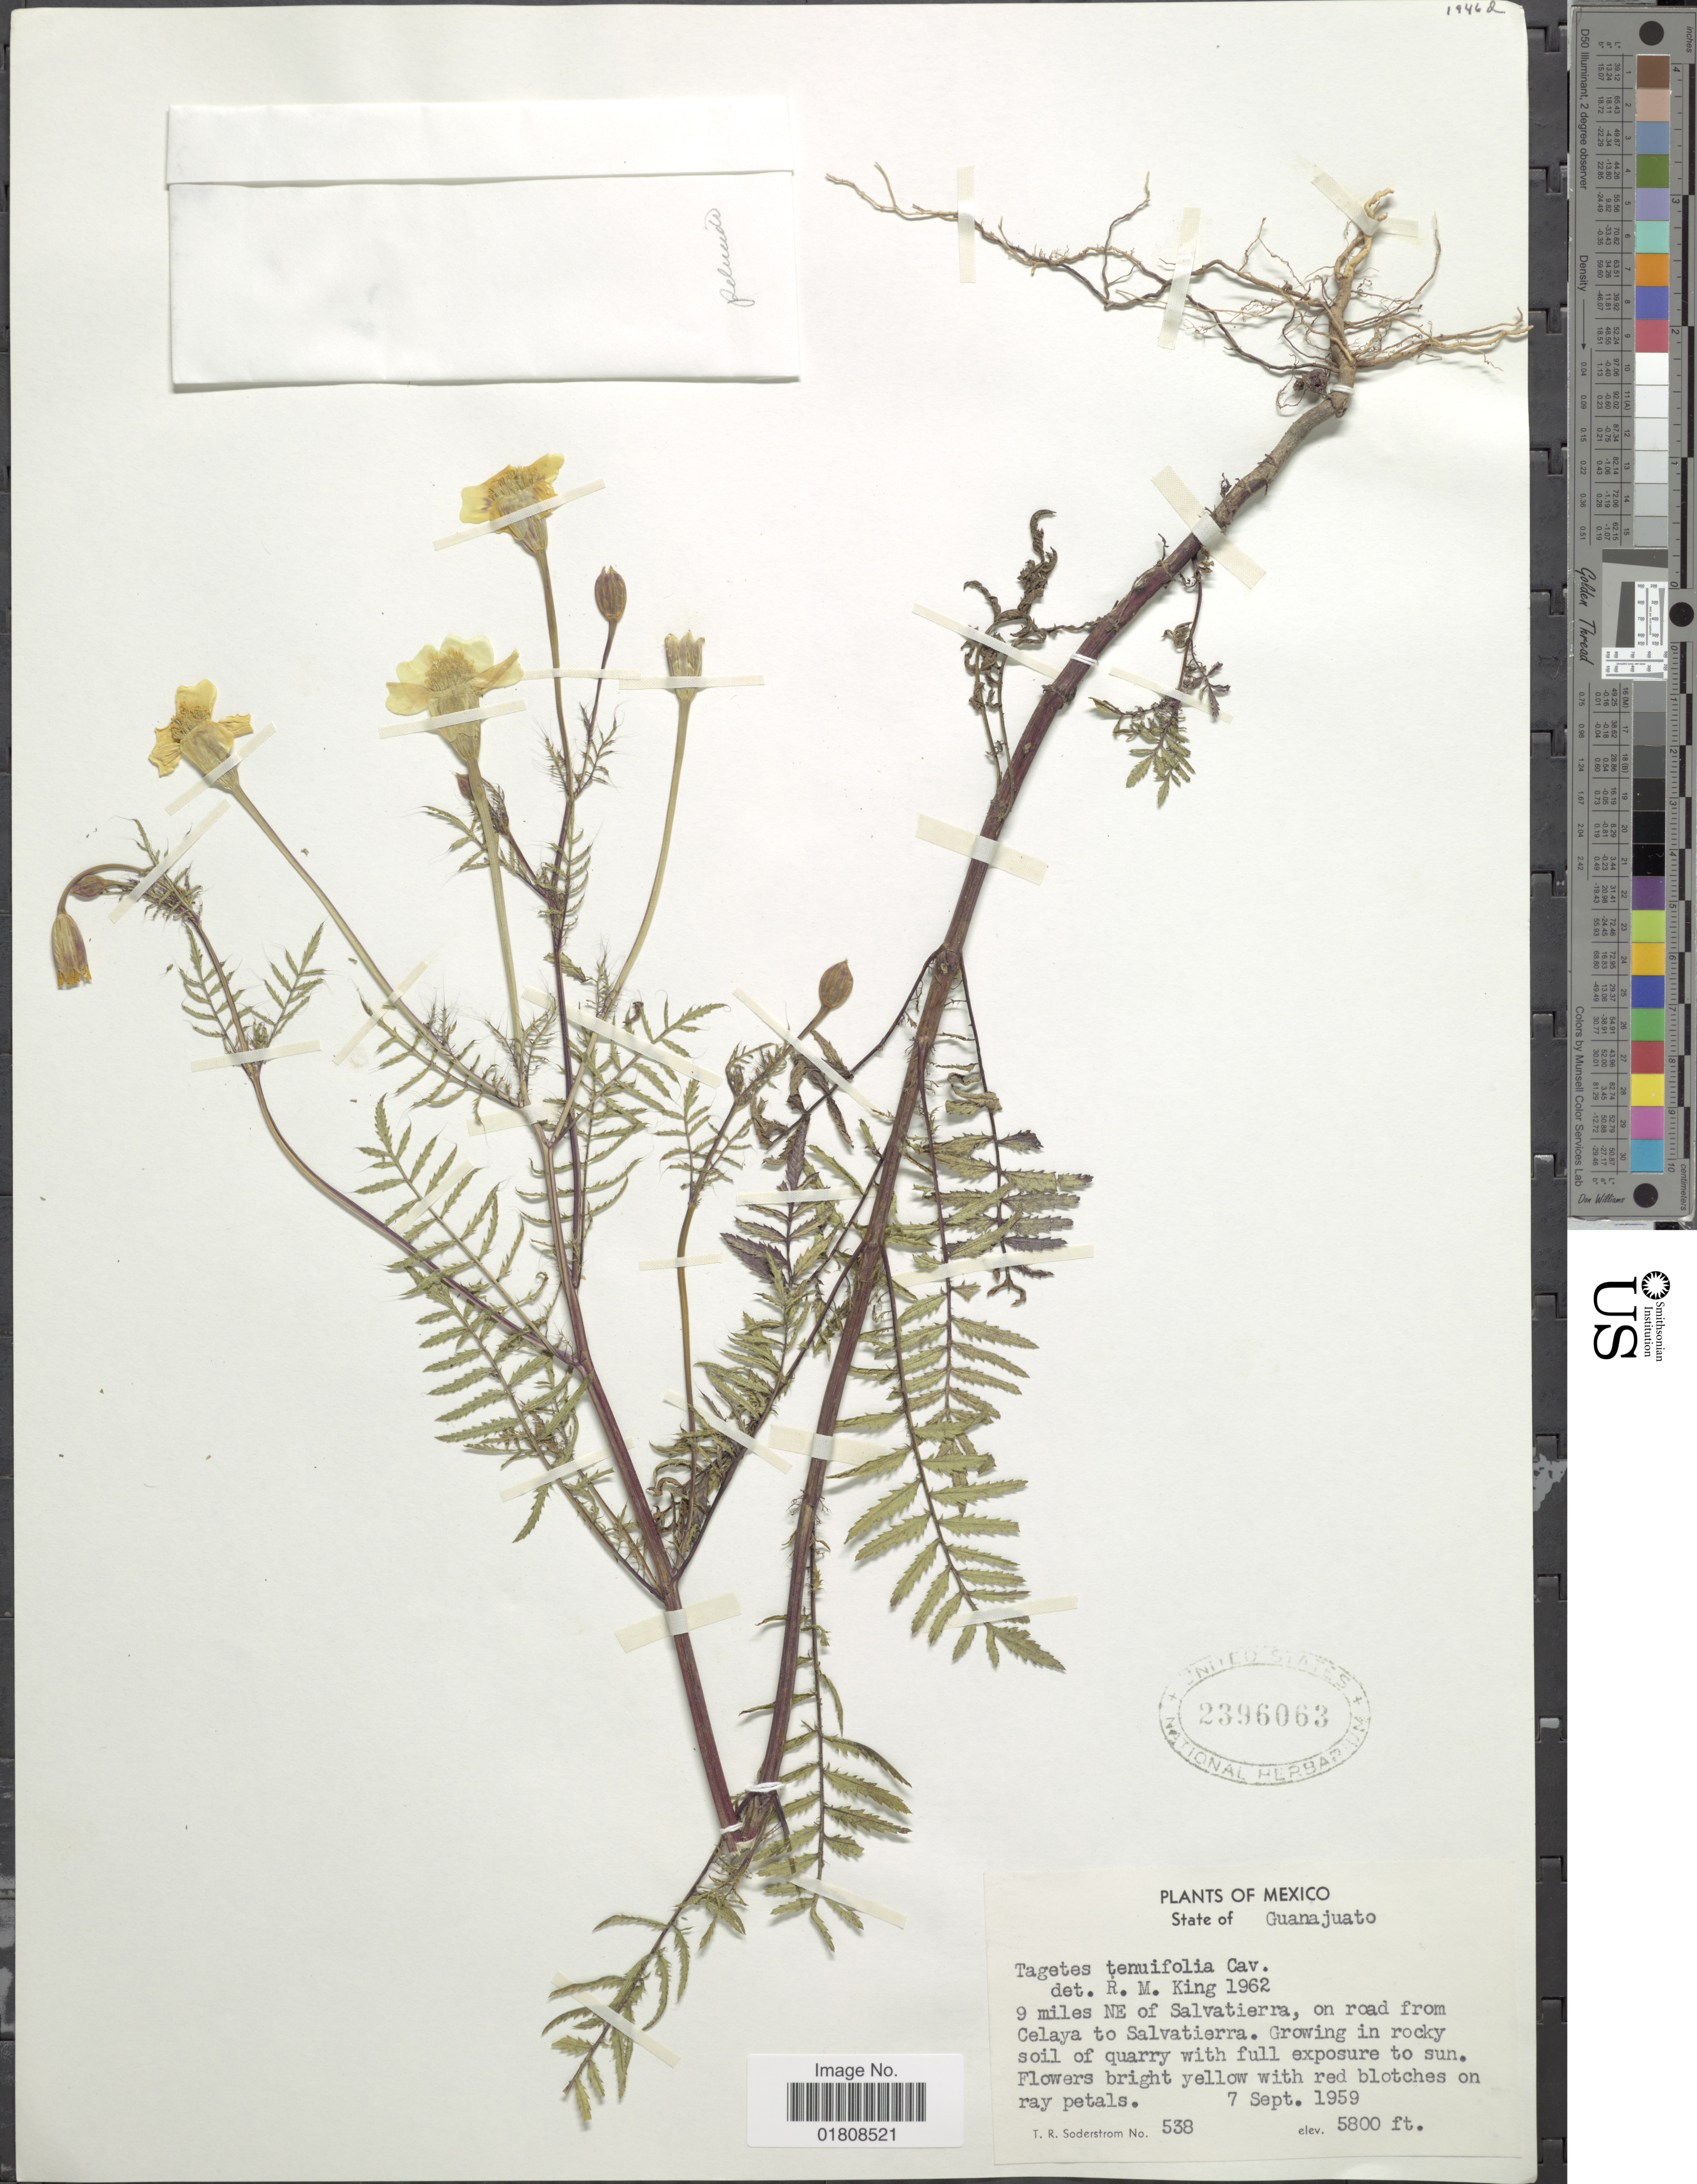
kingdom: Plantae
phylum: Tracheophyta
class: Magnoliopsida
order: Asterales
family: Asteraceae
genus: Tagetes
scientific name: Tagetes tenuifolia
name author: Cav.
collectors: T. R. Soderstrom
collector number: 538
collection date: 1959-09-07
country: Mexico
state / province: Guanajuato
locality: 9 miles NE of Salvatierra, on road from Celaya to Salvatierra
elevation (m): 1768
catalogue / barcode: US 2396063